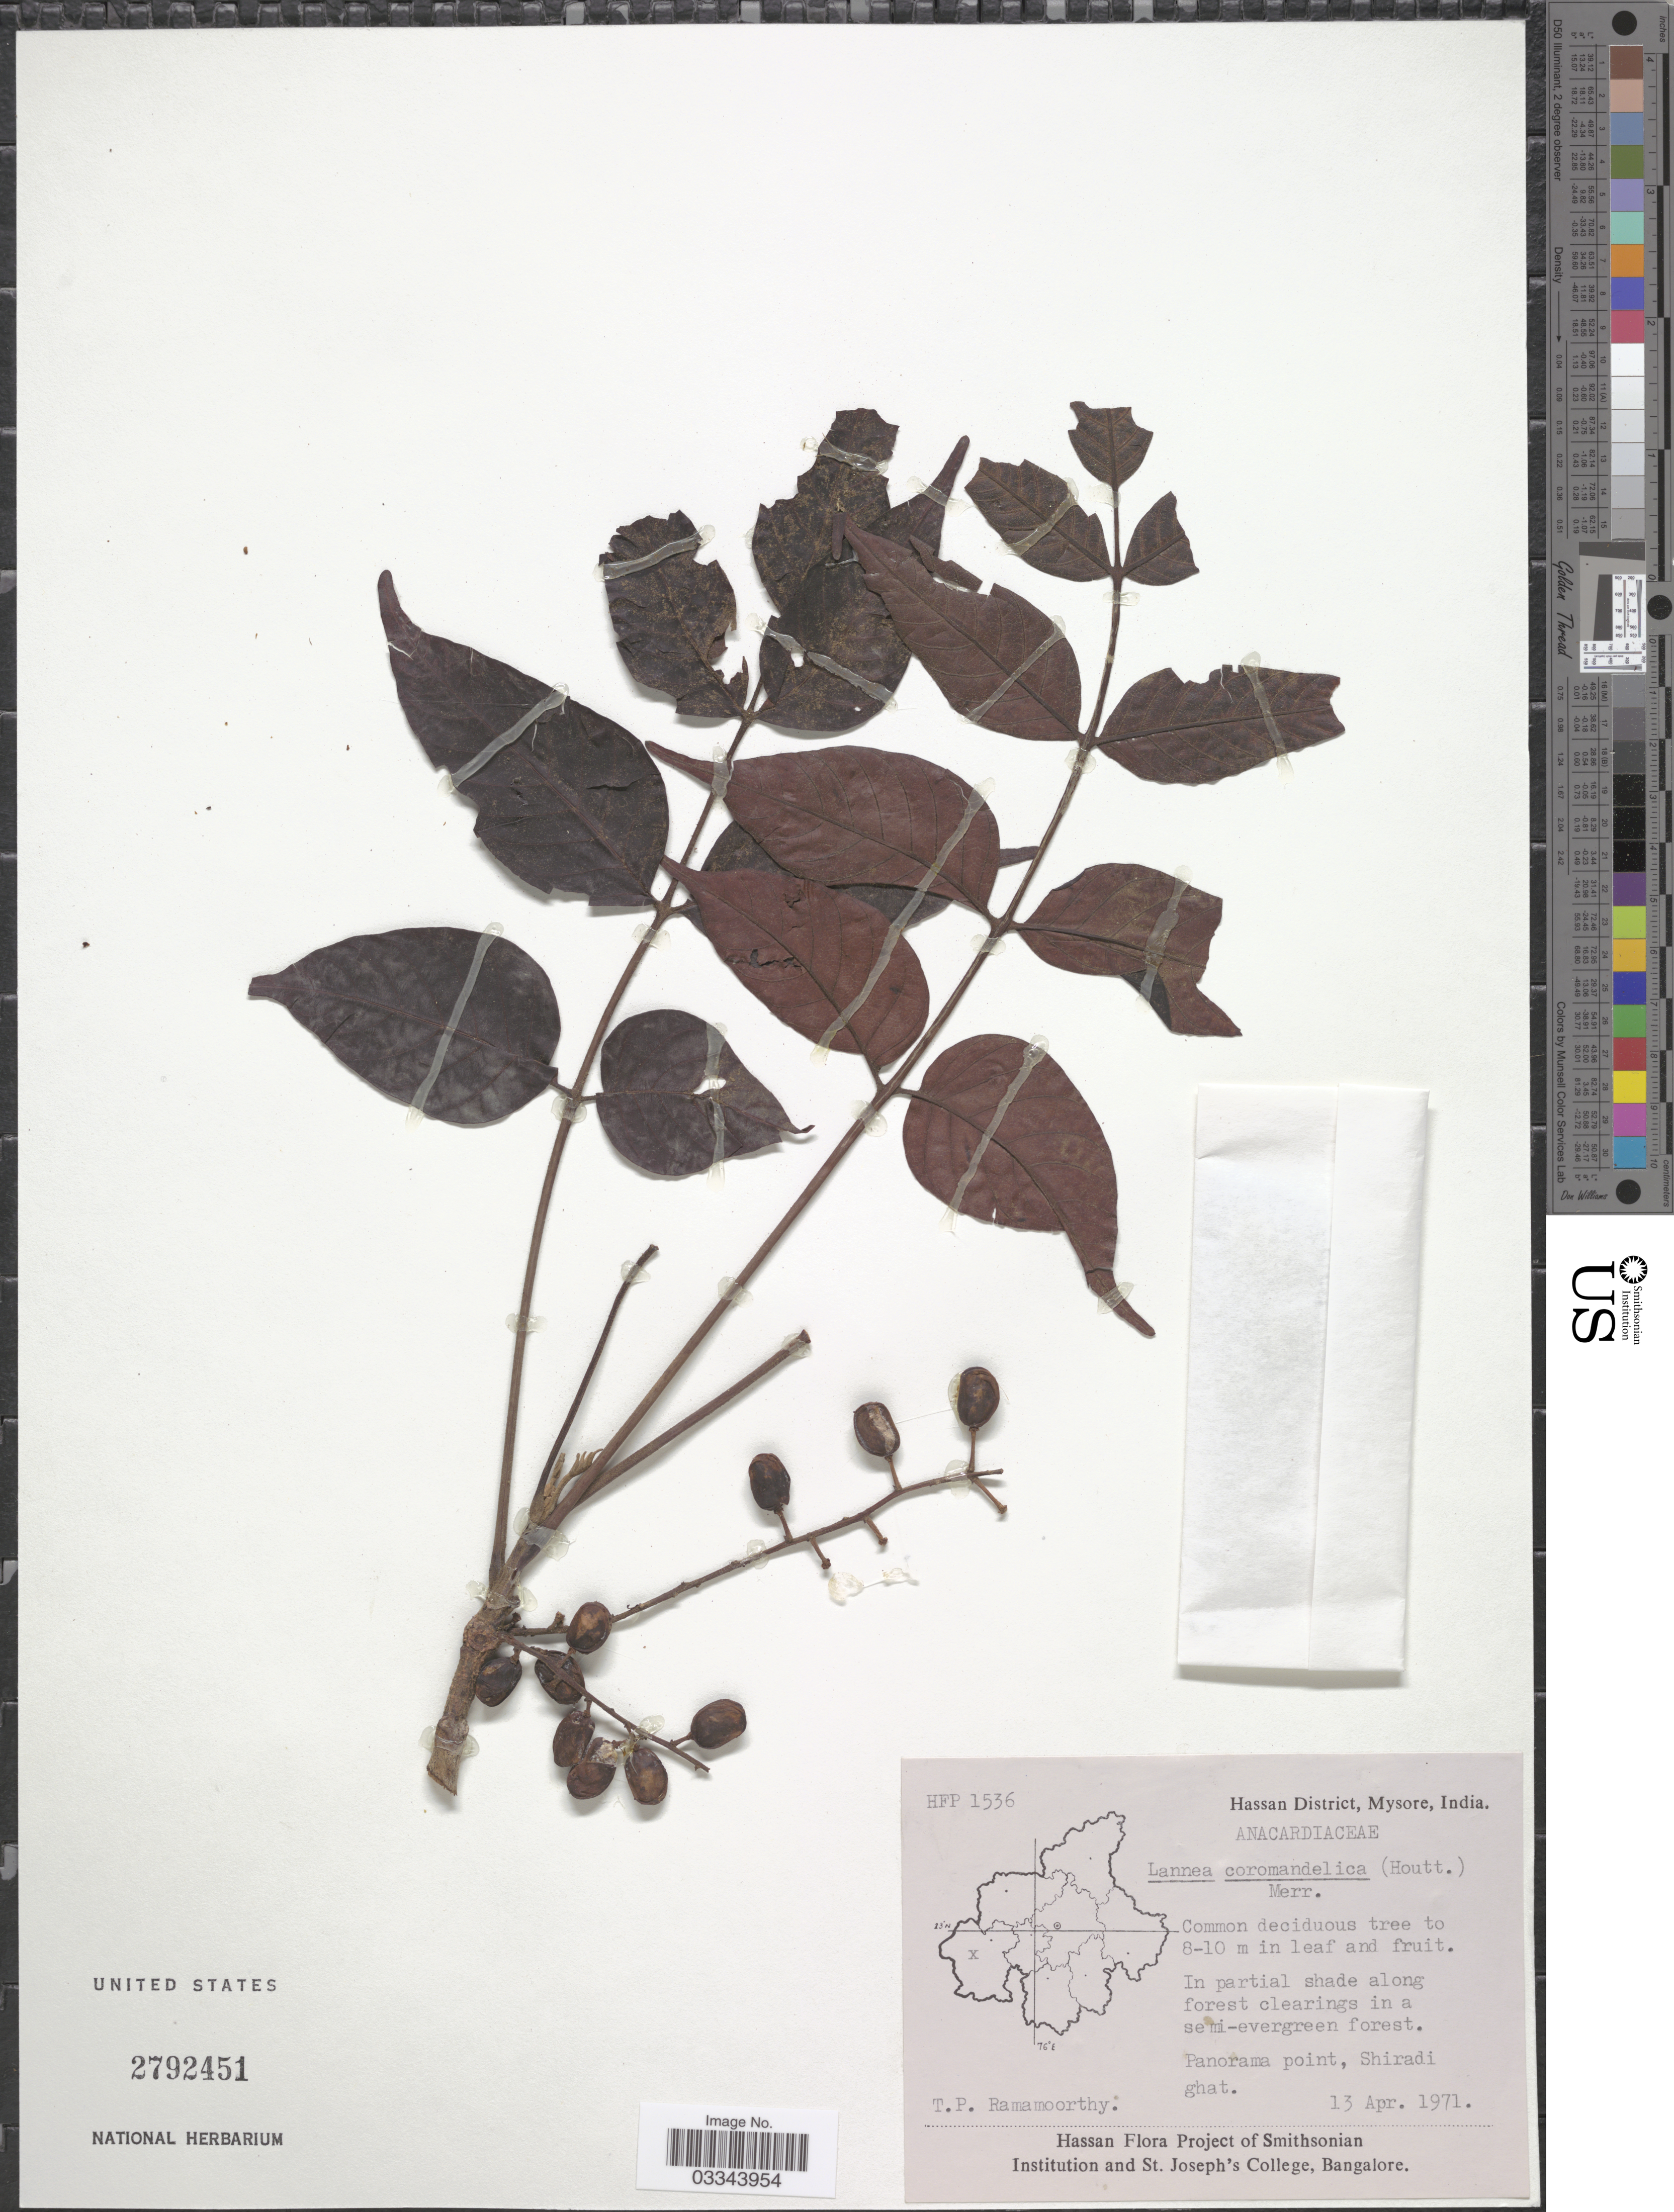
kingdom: Plantae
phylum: Tracheophyta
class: Magnoliopsida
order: Sapindales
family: Anacardiaceae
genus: Lannea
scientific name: Lannea coromandelica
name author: (Houtt.) Merr.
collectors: T. P. Ramamoorthy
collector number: HFP1536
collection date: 1971-04-13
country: India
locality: Hassan District, Mysore, Panorama Point, Shiradi ghat.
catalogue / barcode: US 2792451